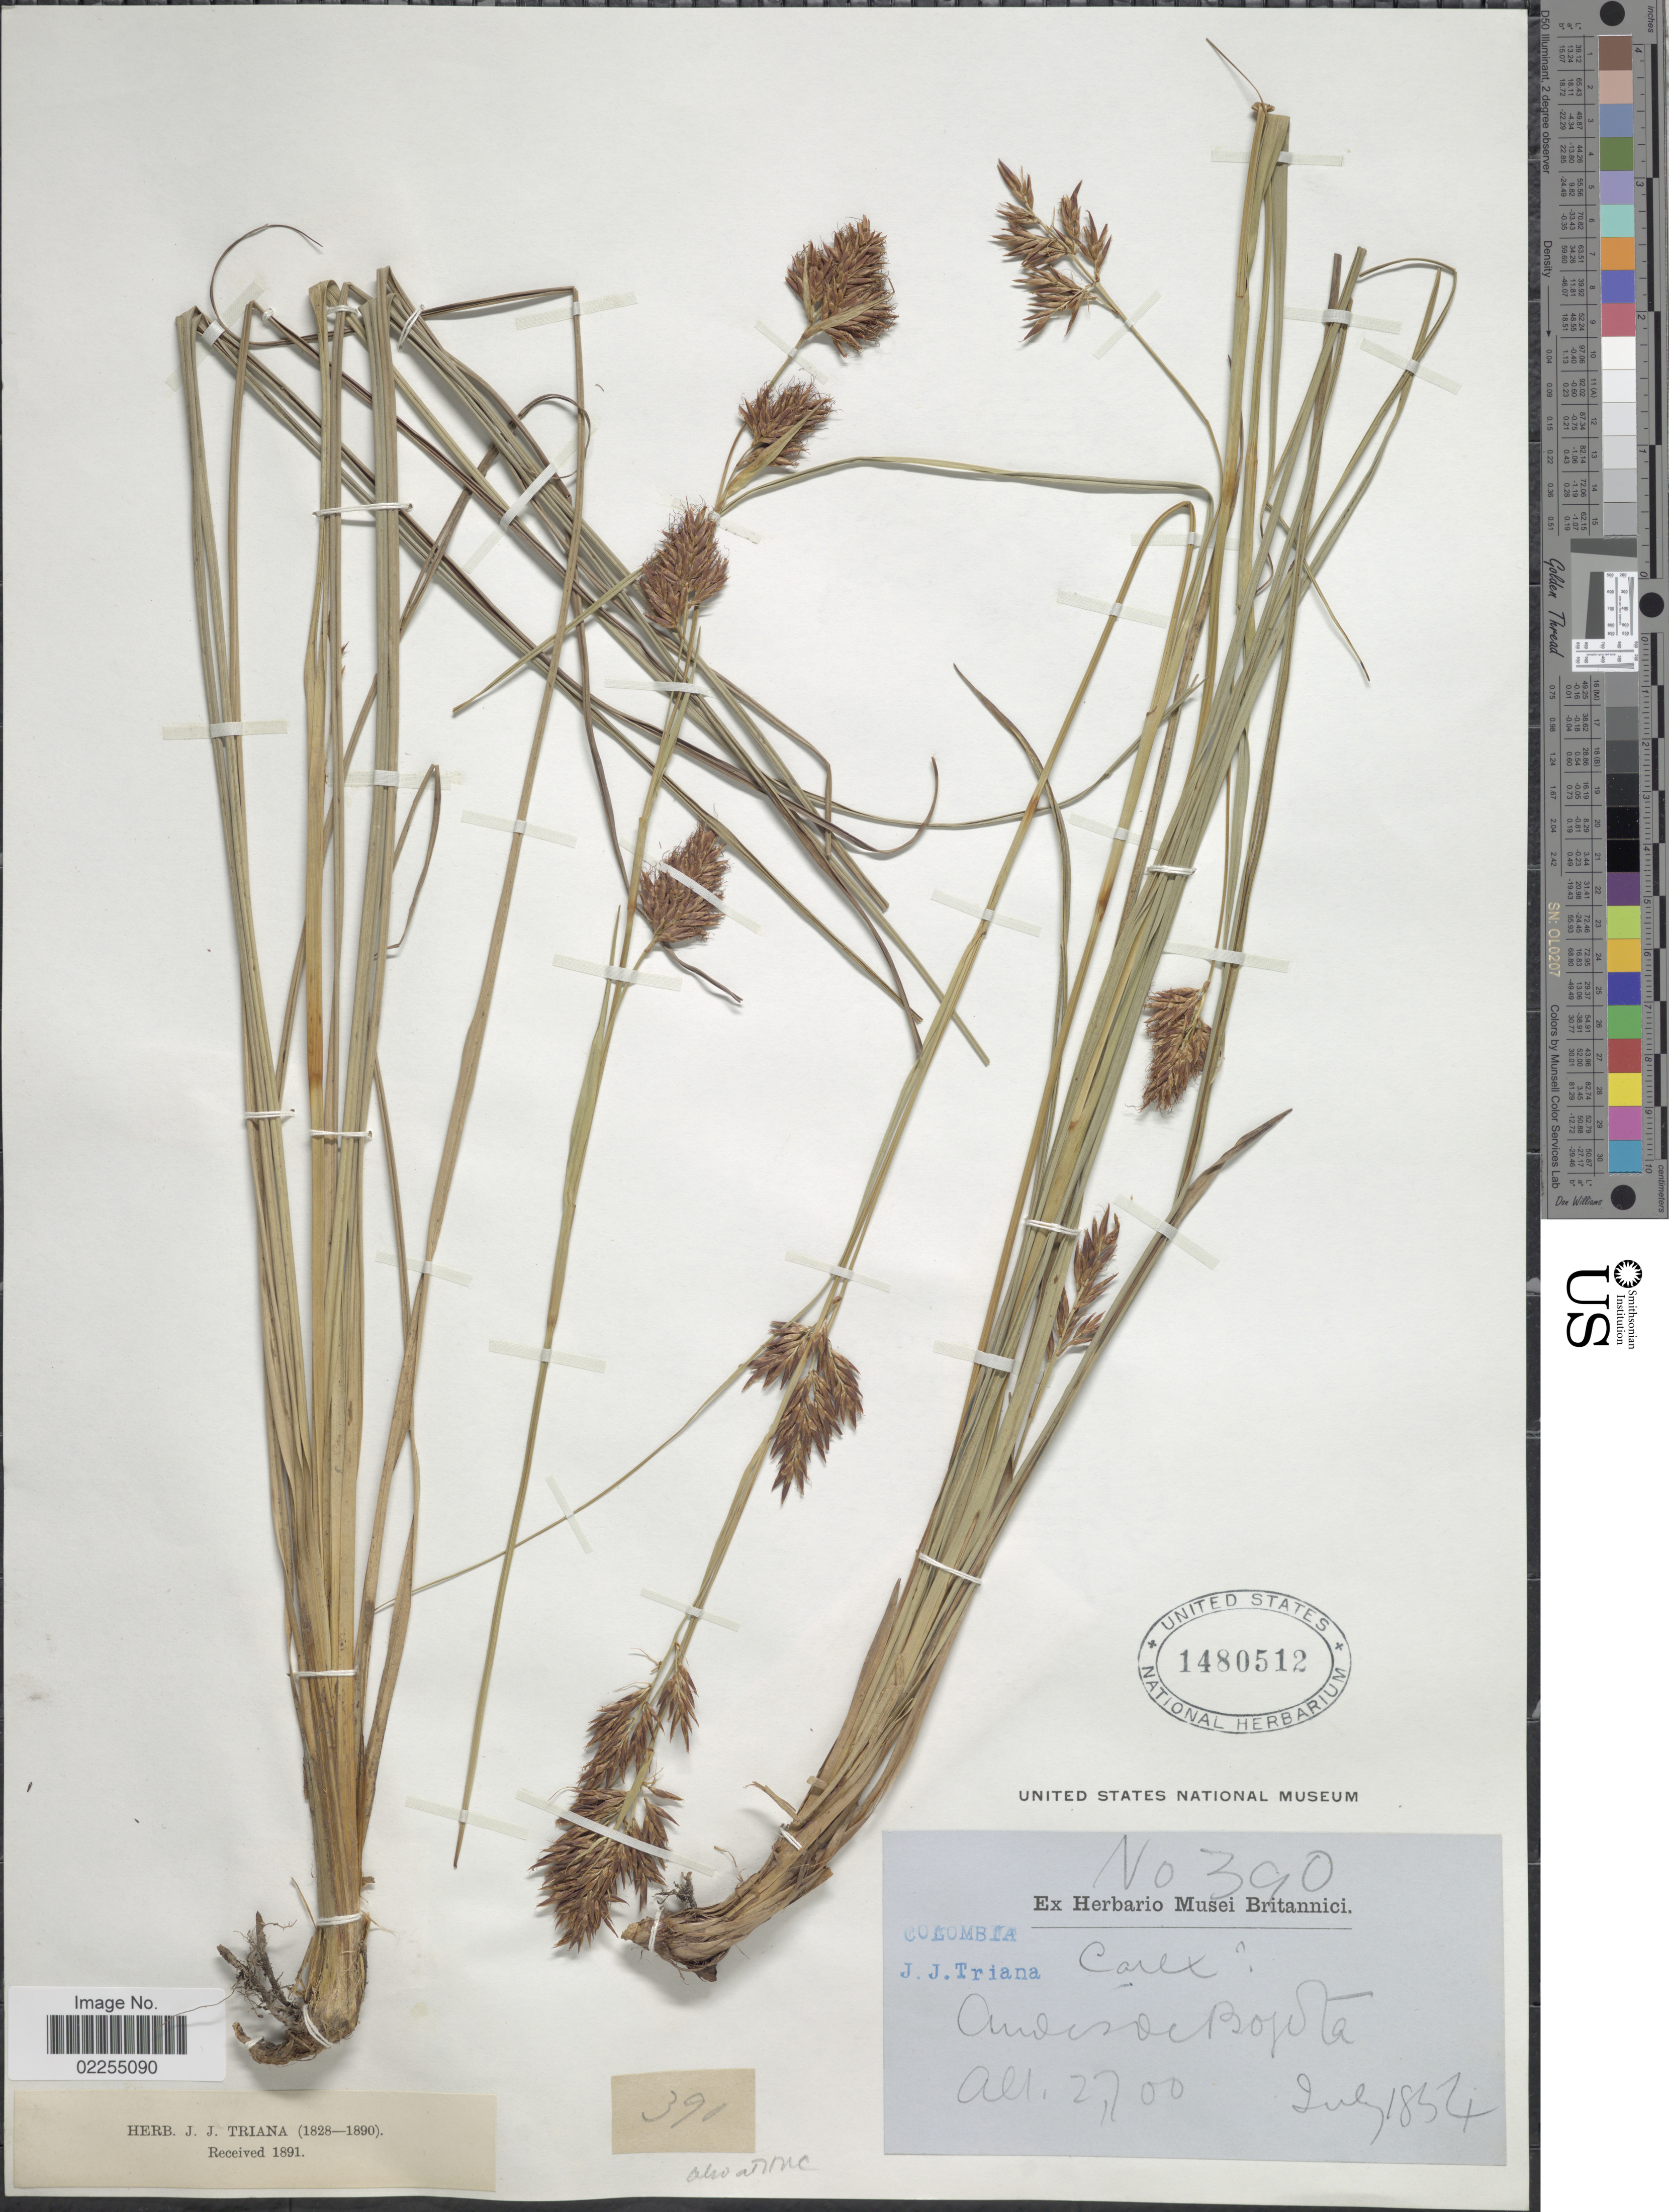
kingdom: Plantae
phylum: Tracheophyta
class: Liliopsida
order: Poales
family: Cyperaceae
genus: Rhynchospora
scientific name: Rhynchospora macrochaeta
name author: Steud. ex Boeckeler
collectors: J. J. Triana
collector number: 390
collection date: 1934-07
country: Colombia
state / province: Bogota D.C.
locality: Andes de Bogota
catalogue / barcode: US 1480512